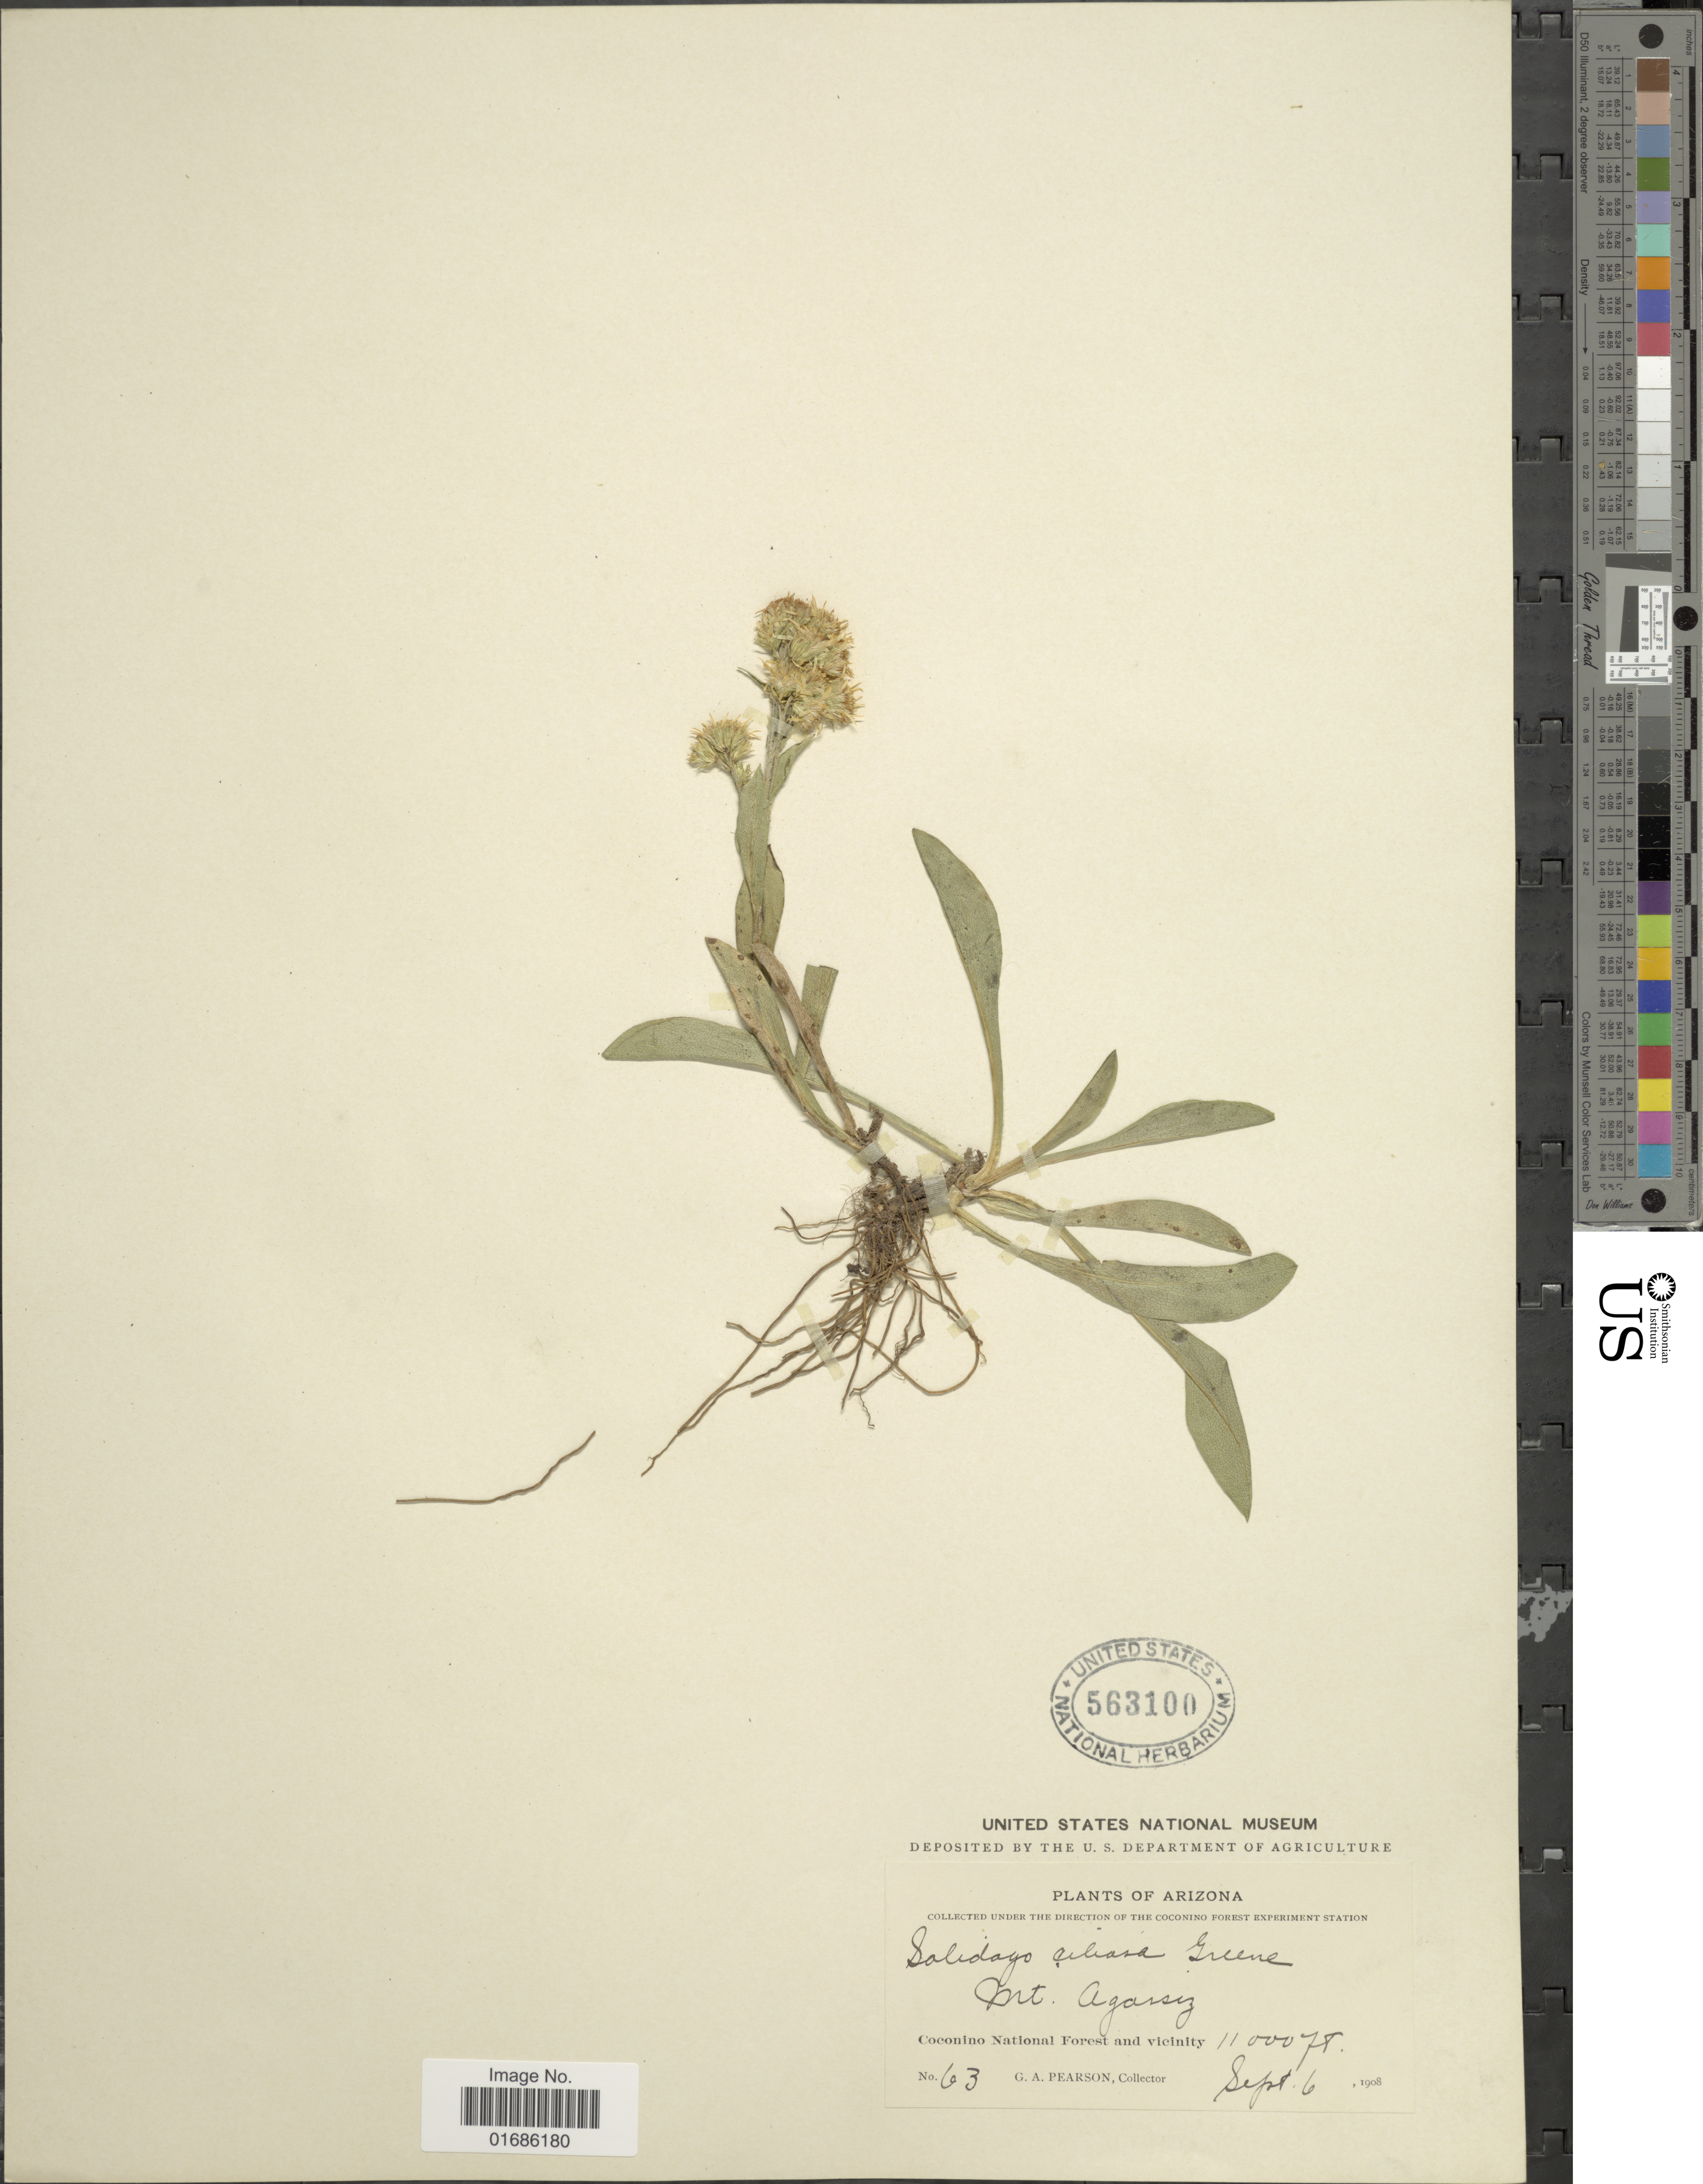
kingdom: Plantae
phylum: Tracheophyta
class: Magnoliopsida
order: Asterales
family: Asteraceae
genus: Solidago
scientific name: Solidago ciliosa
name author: Greene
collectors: G. A. Pearson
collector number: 63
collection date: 1908-09-06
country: United States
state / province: Arizona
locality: Mt. Agassy, Coconino National Forest and vicinity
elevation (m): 3353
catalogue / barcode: US 563100